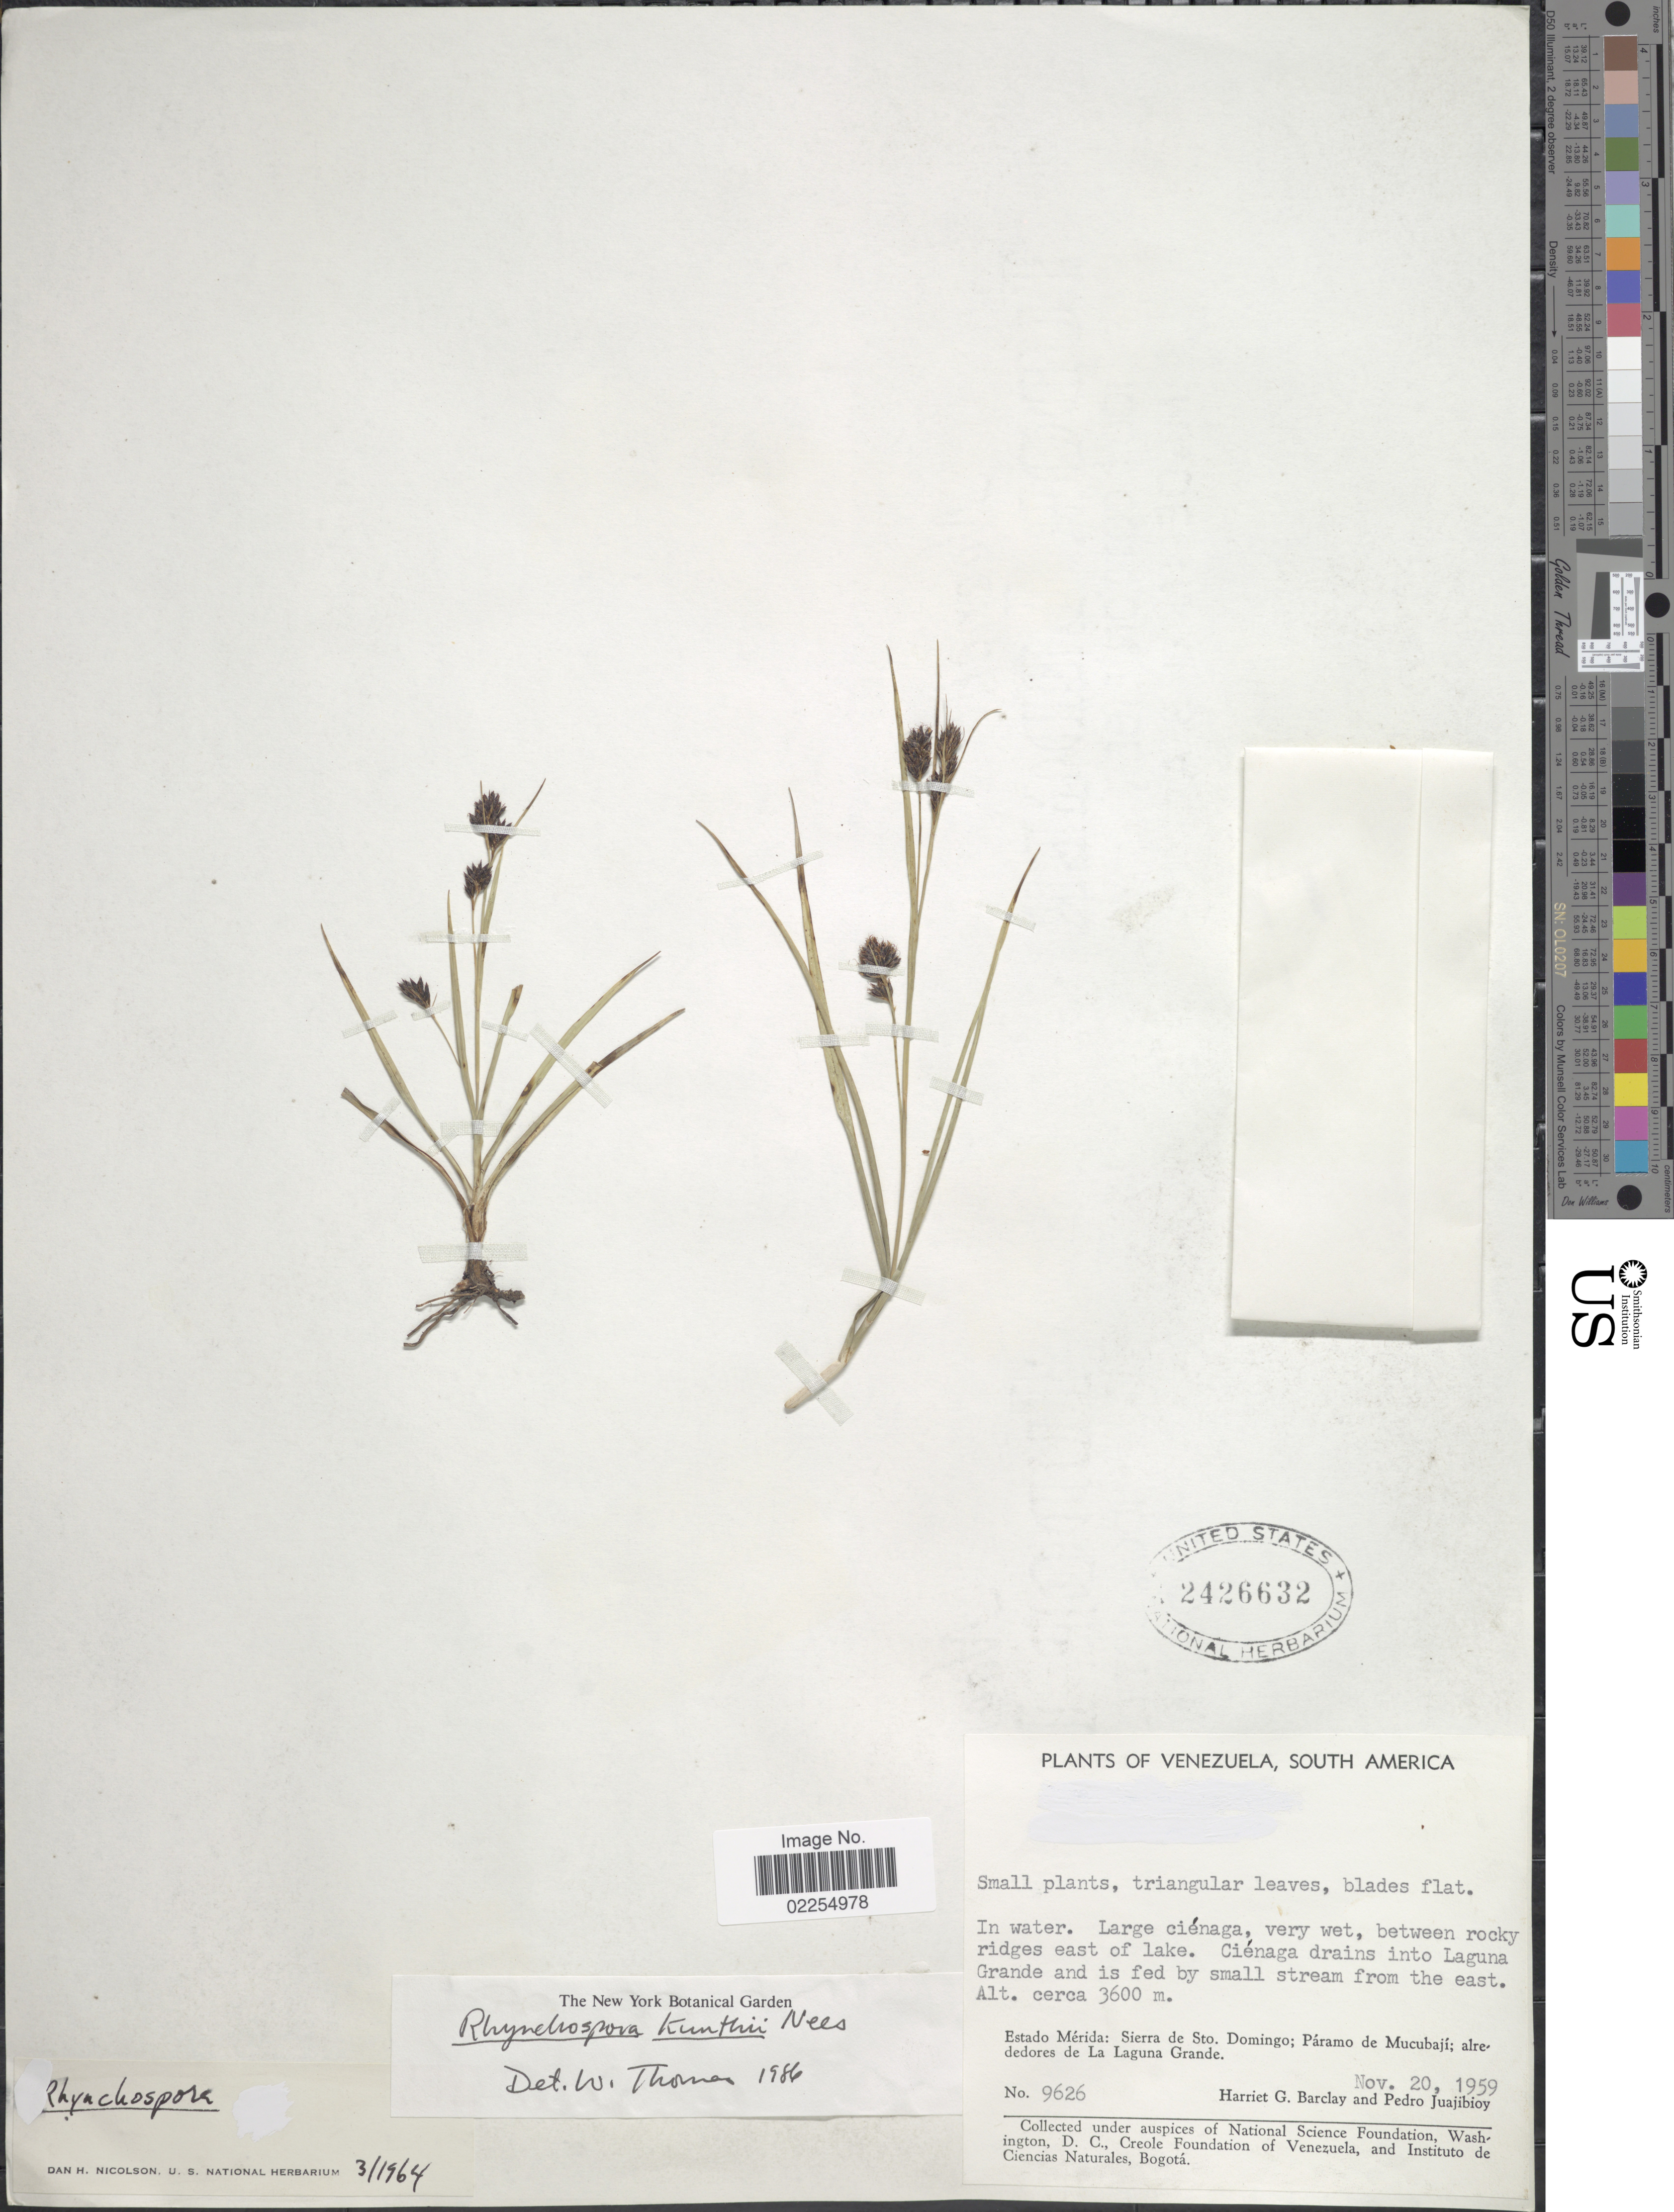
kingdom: Plantae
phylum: Tracheophyta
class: Liliopsida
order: Poales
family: Cyperaceae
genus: Rhynchospora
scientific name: Rhynchospora kunthii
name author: Nees ex Kunth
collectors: H. G. Barclay & P. Juajibioy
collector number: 9626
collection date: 1959-11-20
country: Venezuela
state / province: Mérida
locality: In water, large cienaga, between rocky ridges east of lake, Cienega drains into Laguna Grande, Sierra de Sto. Domingo; Paramo de Mucubaji; alrededores de La Laguna Grande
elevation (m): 3600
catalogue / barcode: US 2426632